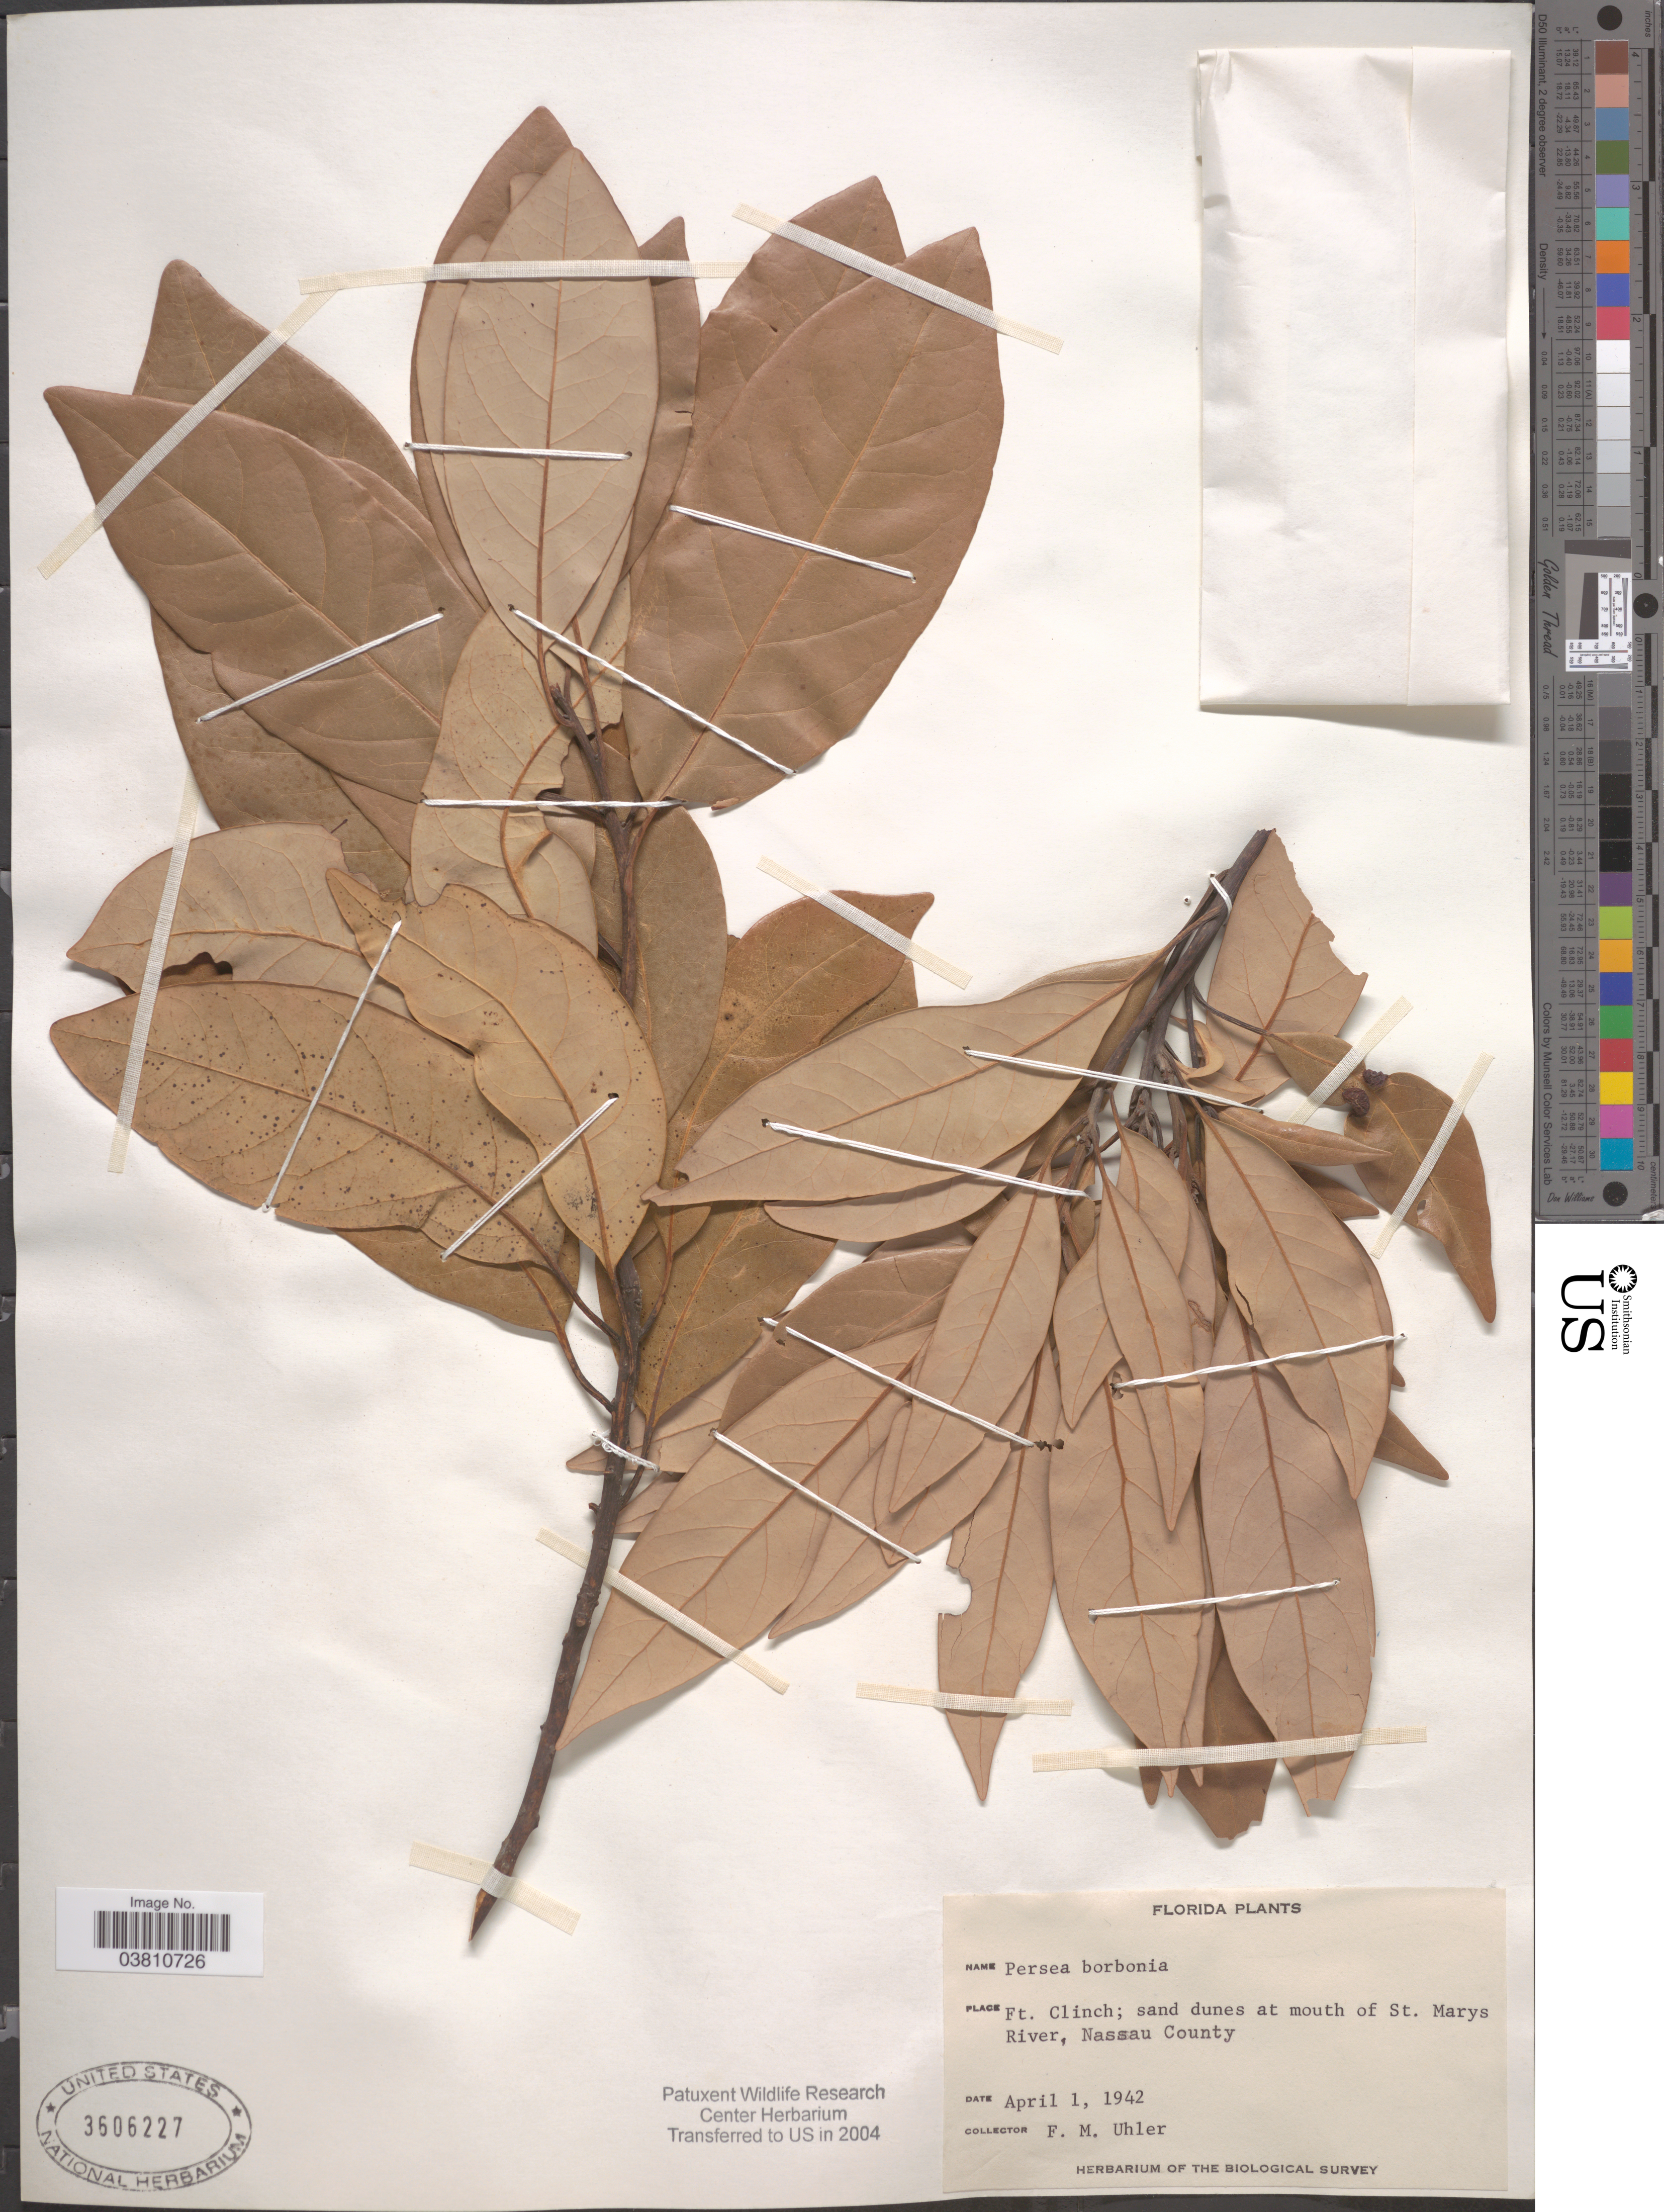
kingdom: Plantae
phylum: Tracheophyta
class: Magnoliopsida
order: Laurales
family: Lauraceae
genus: Persea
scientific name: Persea borbonia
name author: (L.) Spreng.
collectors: F. M. Uhler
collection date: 1942-04-01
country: United States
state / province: Florida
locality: Ft. Clinch; sand dunes at mouth of St. Marys River, Nassau County.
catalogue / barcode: US 3606227